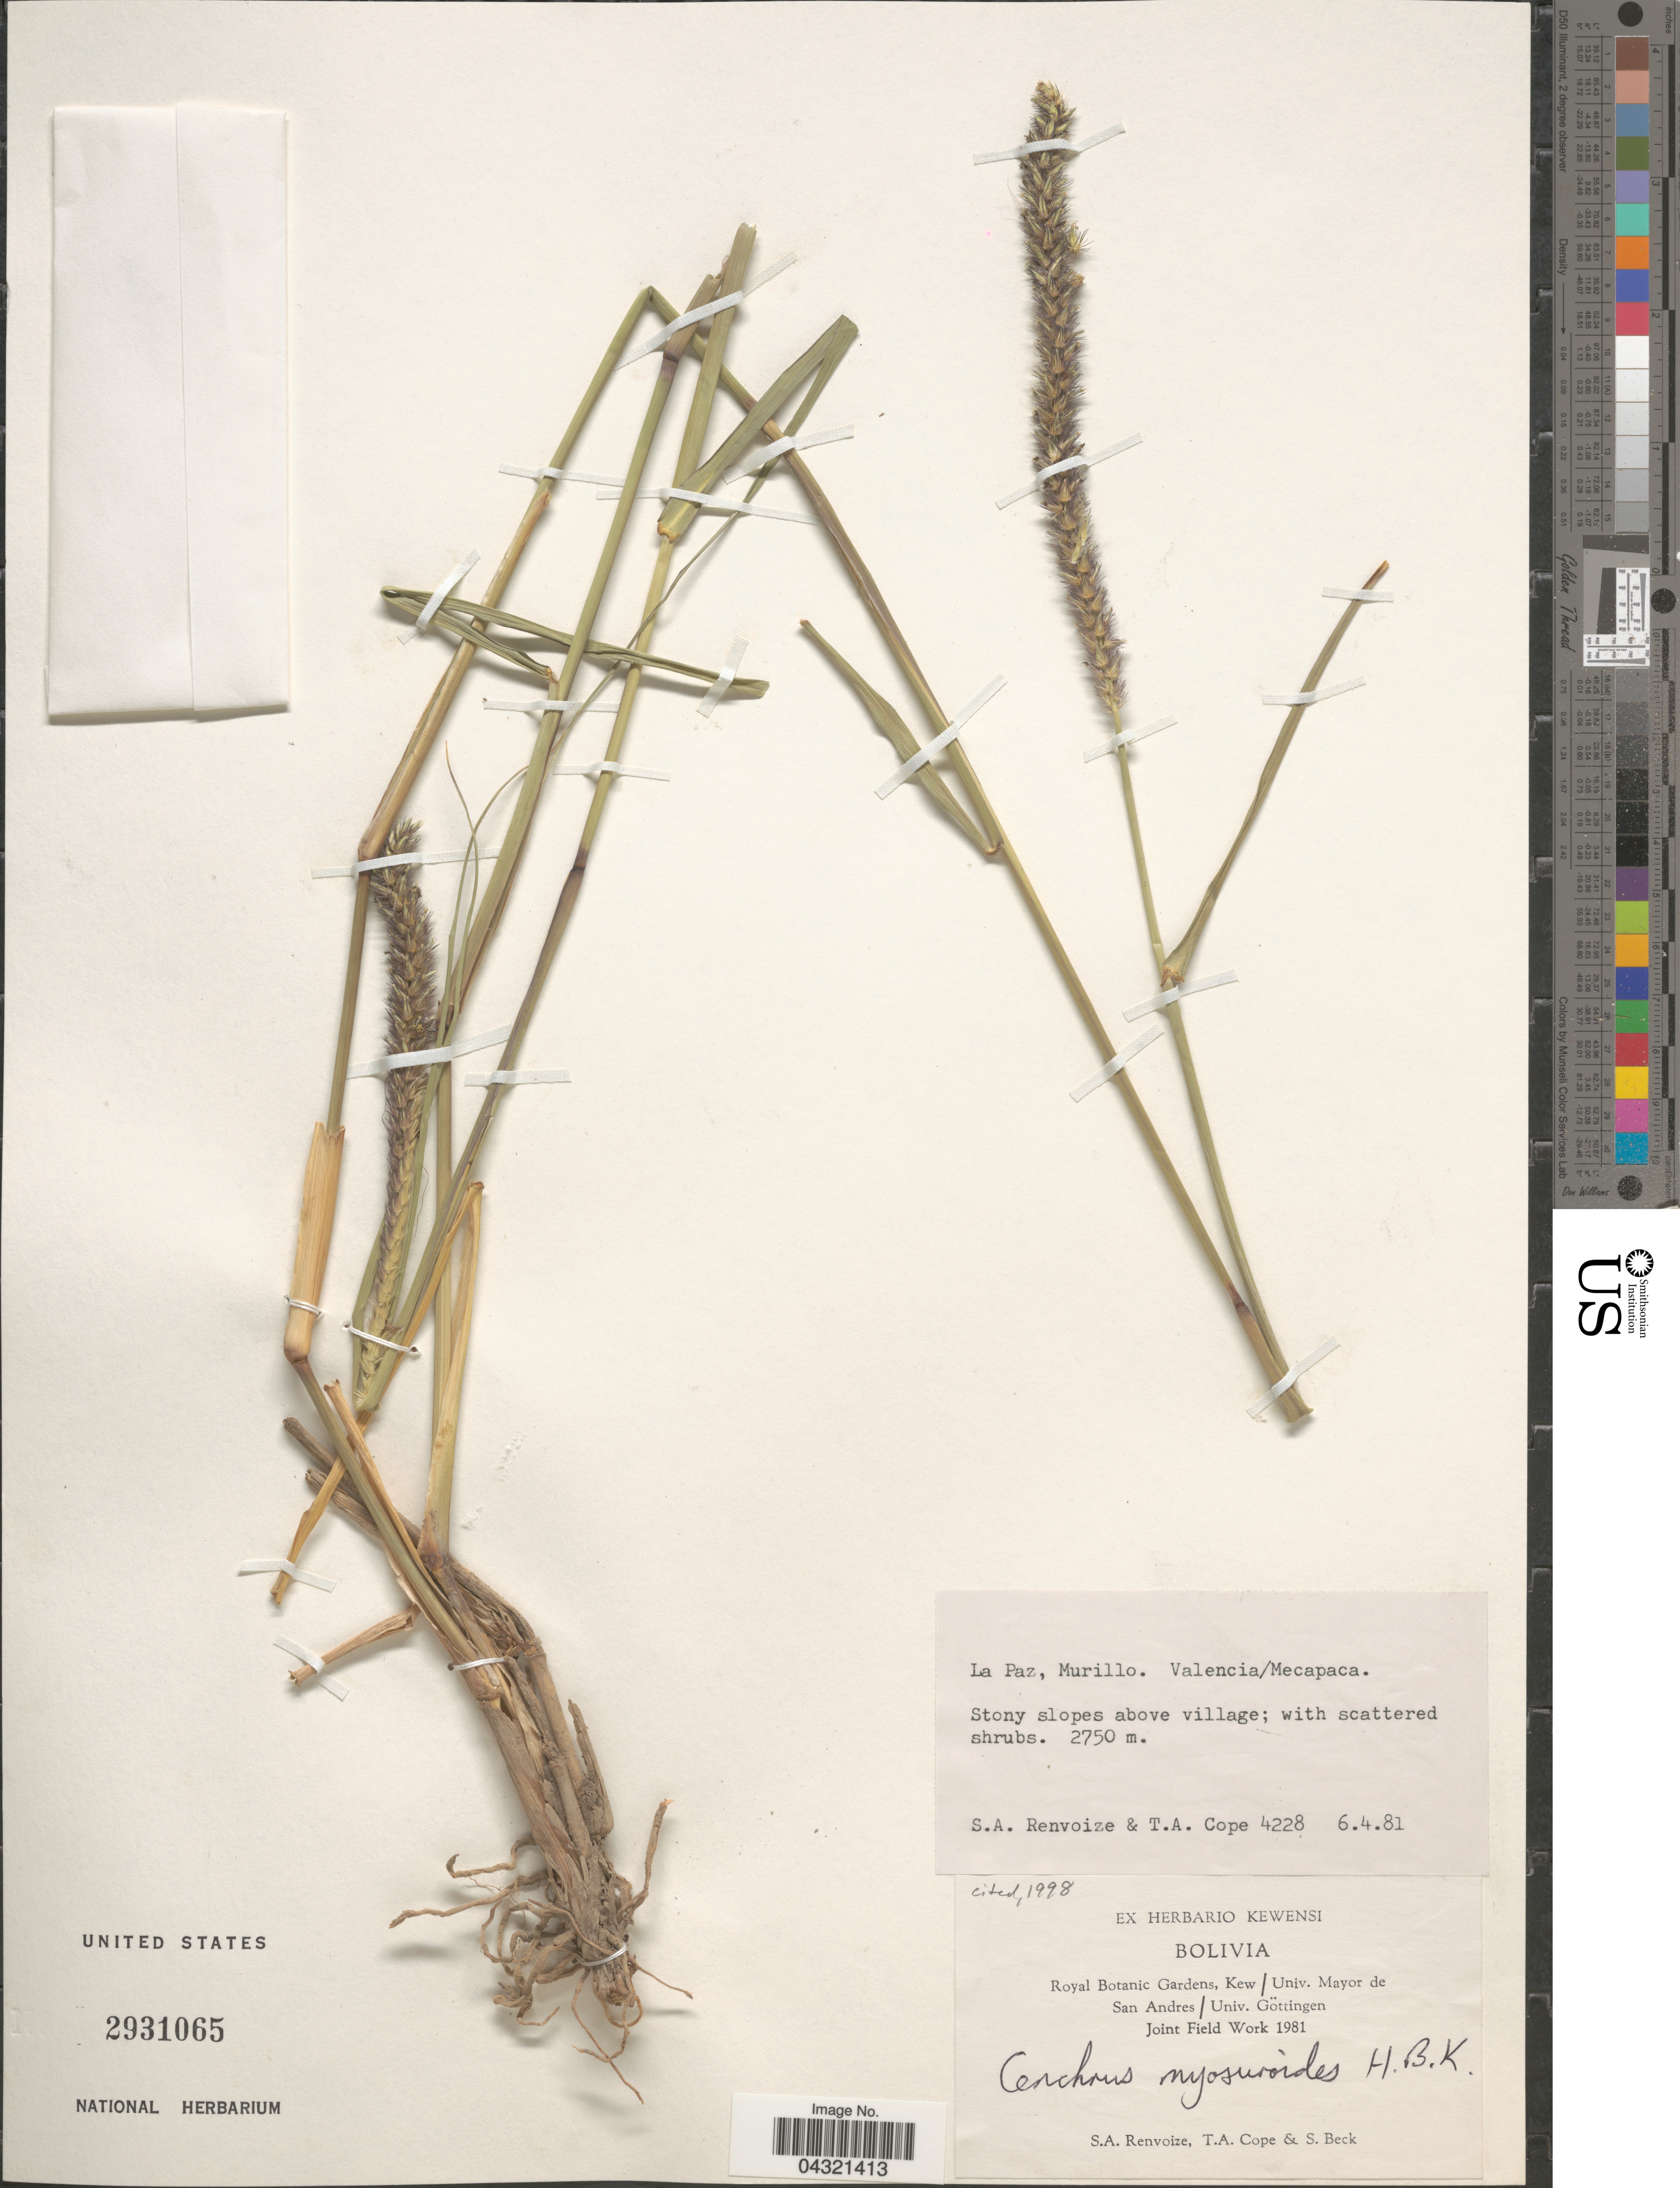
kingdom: Plantae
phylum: Tracheophyta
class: Liliopsida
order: Poales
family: Poaceae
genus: Cenchrus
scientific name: Cenchrus myosuroides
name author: Kunth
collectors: S. A. Renvoize, T. A. Cope & S. G. Beck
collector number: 4228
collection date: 1981-04-06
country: Bolivia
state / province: La Paz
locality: Murillo. Valencia/Mecapaca. Stony slopes above village.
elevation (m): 2750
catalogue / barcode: US 2931065